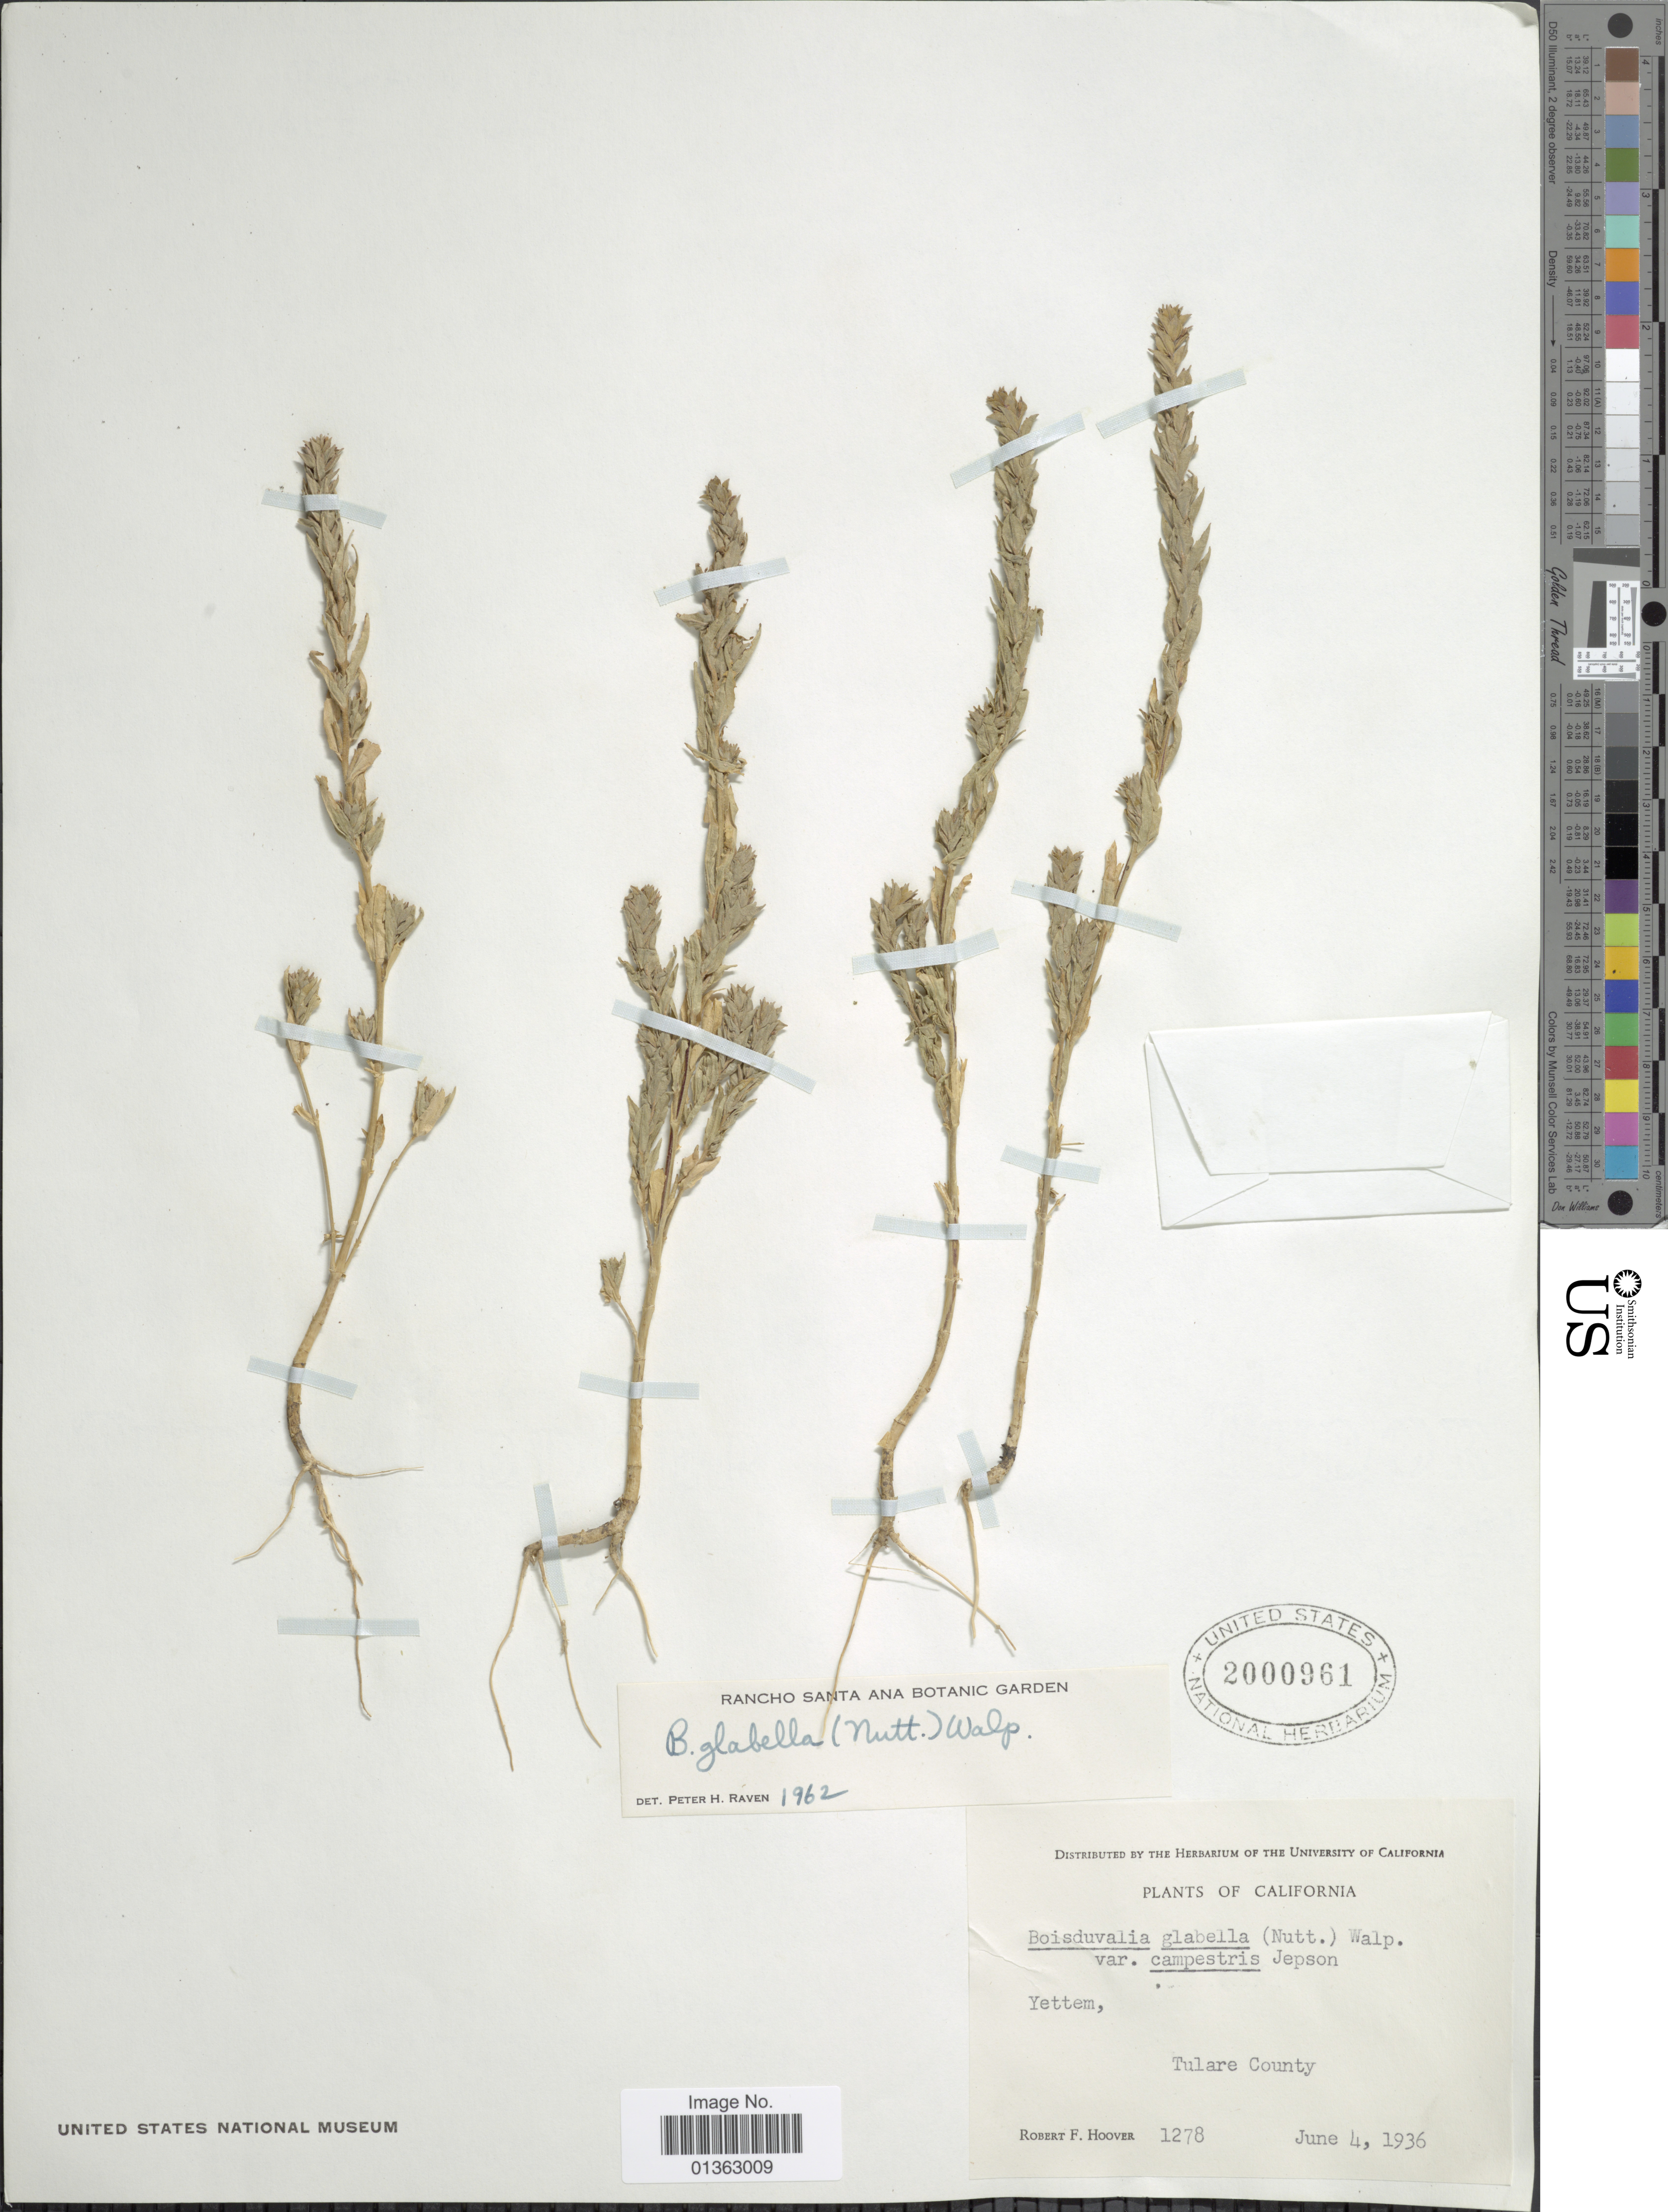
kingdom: Plantae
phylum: Tracheophyta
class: Magnoliopsida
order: Myrtales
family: Onagraceae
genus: Epilobium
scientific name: Epilobium campestre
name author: (Jeps.) Hoch & W.L. Wagner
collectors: R. F. Hoover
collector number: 1278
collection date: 1936-06-04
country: United States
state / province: California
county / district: Tulare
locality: Yettem, Tulare County.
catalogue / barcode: US 2000961